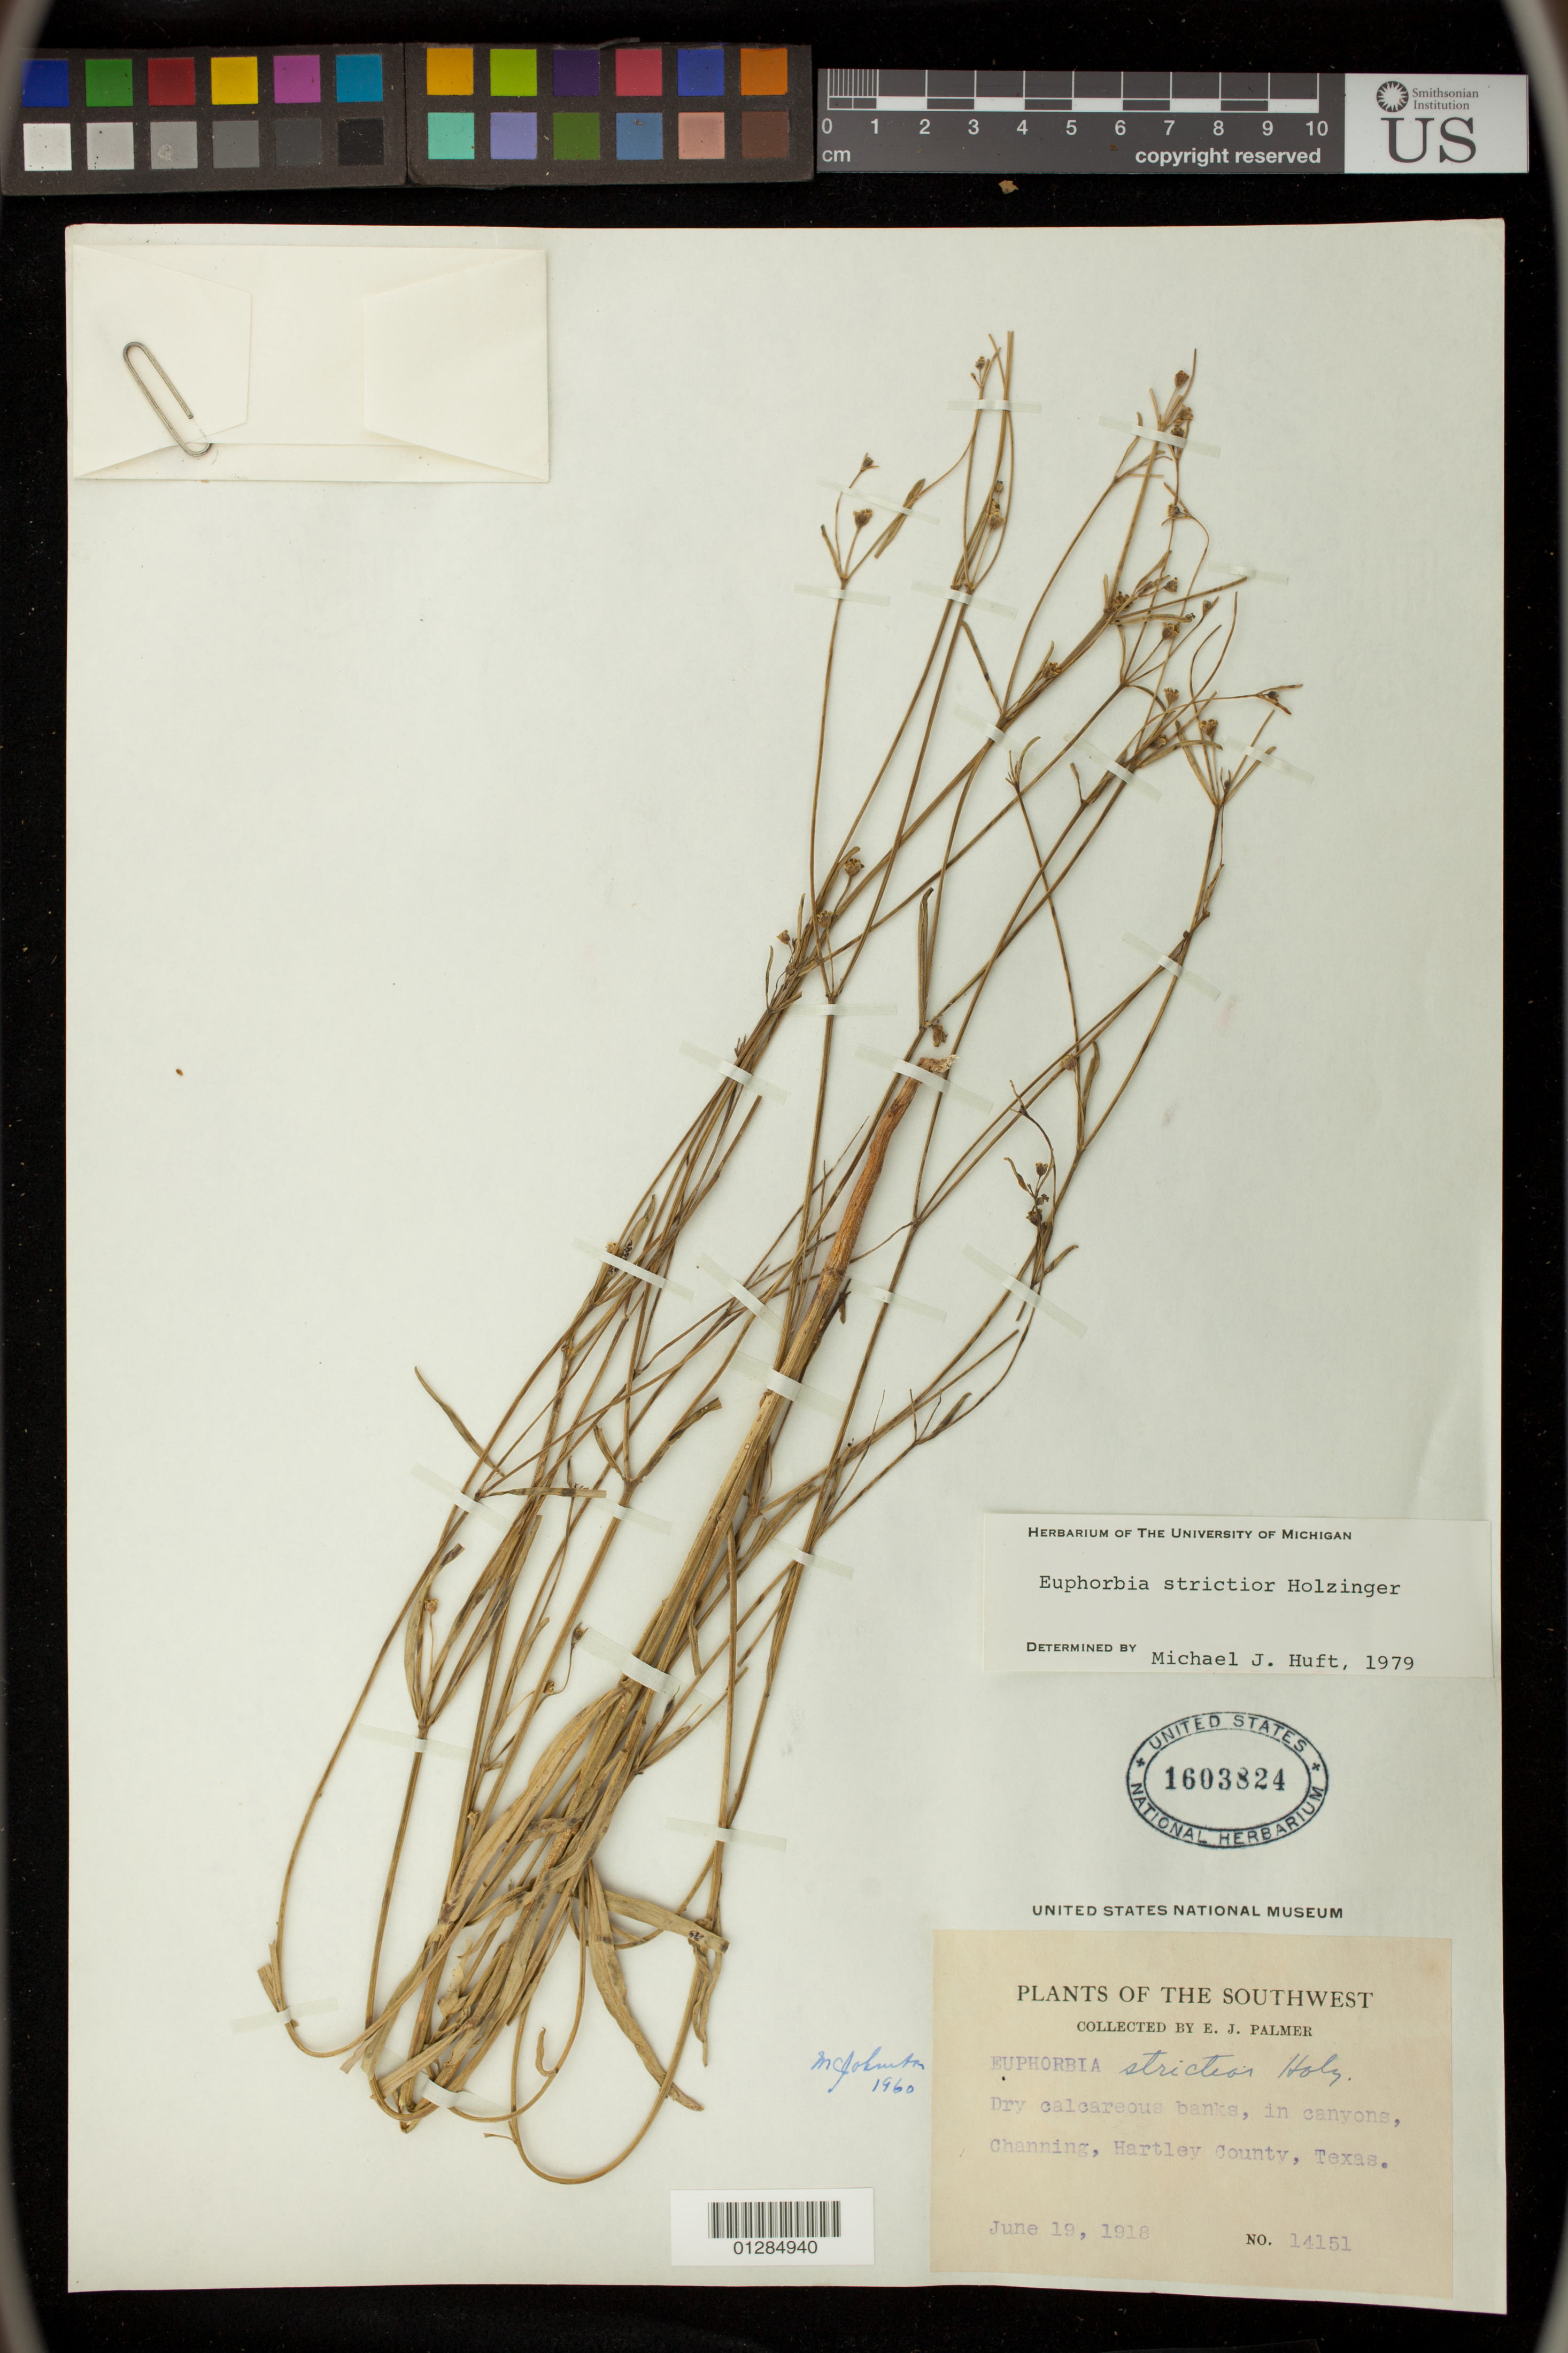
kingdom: Plantae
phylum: Tracheophyta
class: Magnoliopsida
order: Malpighiales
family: Euphorbiaceae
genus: Euphorbia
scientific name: Euphorbia strictior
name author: Holz.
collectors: E. J. Palmer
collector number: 14151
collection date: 1918-06-19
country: United States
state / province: Texas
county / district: Hartley County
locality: in canyons, Channing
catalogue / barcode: US 1603824